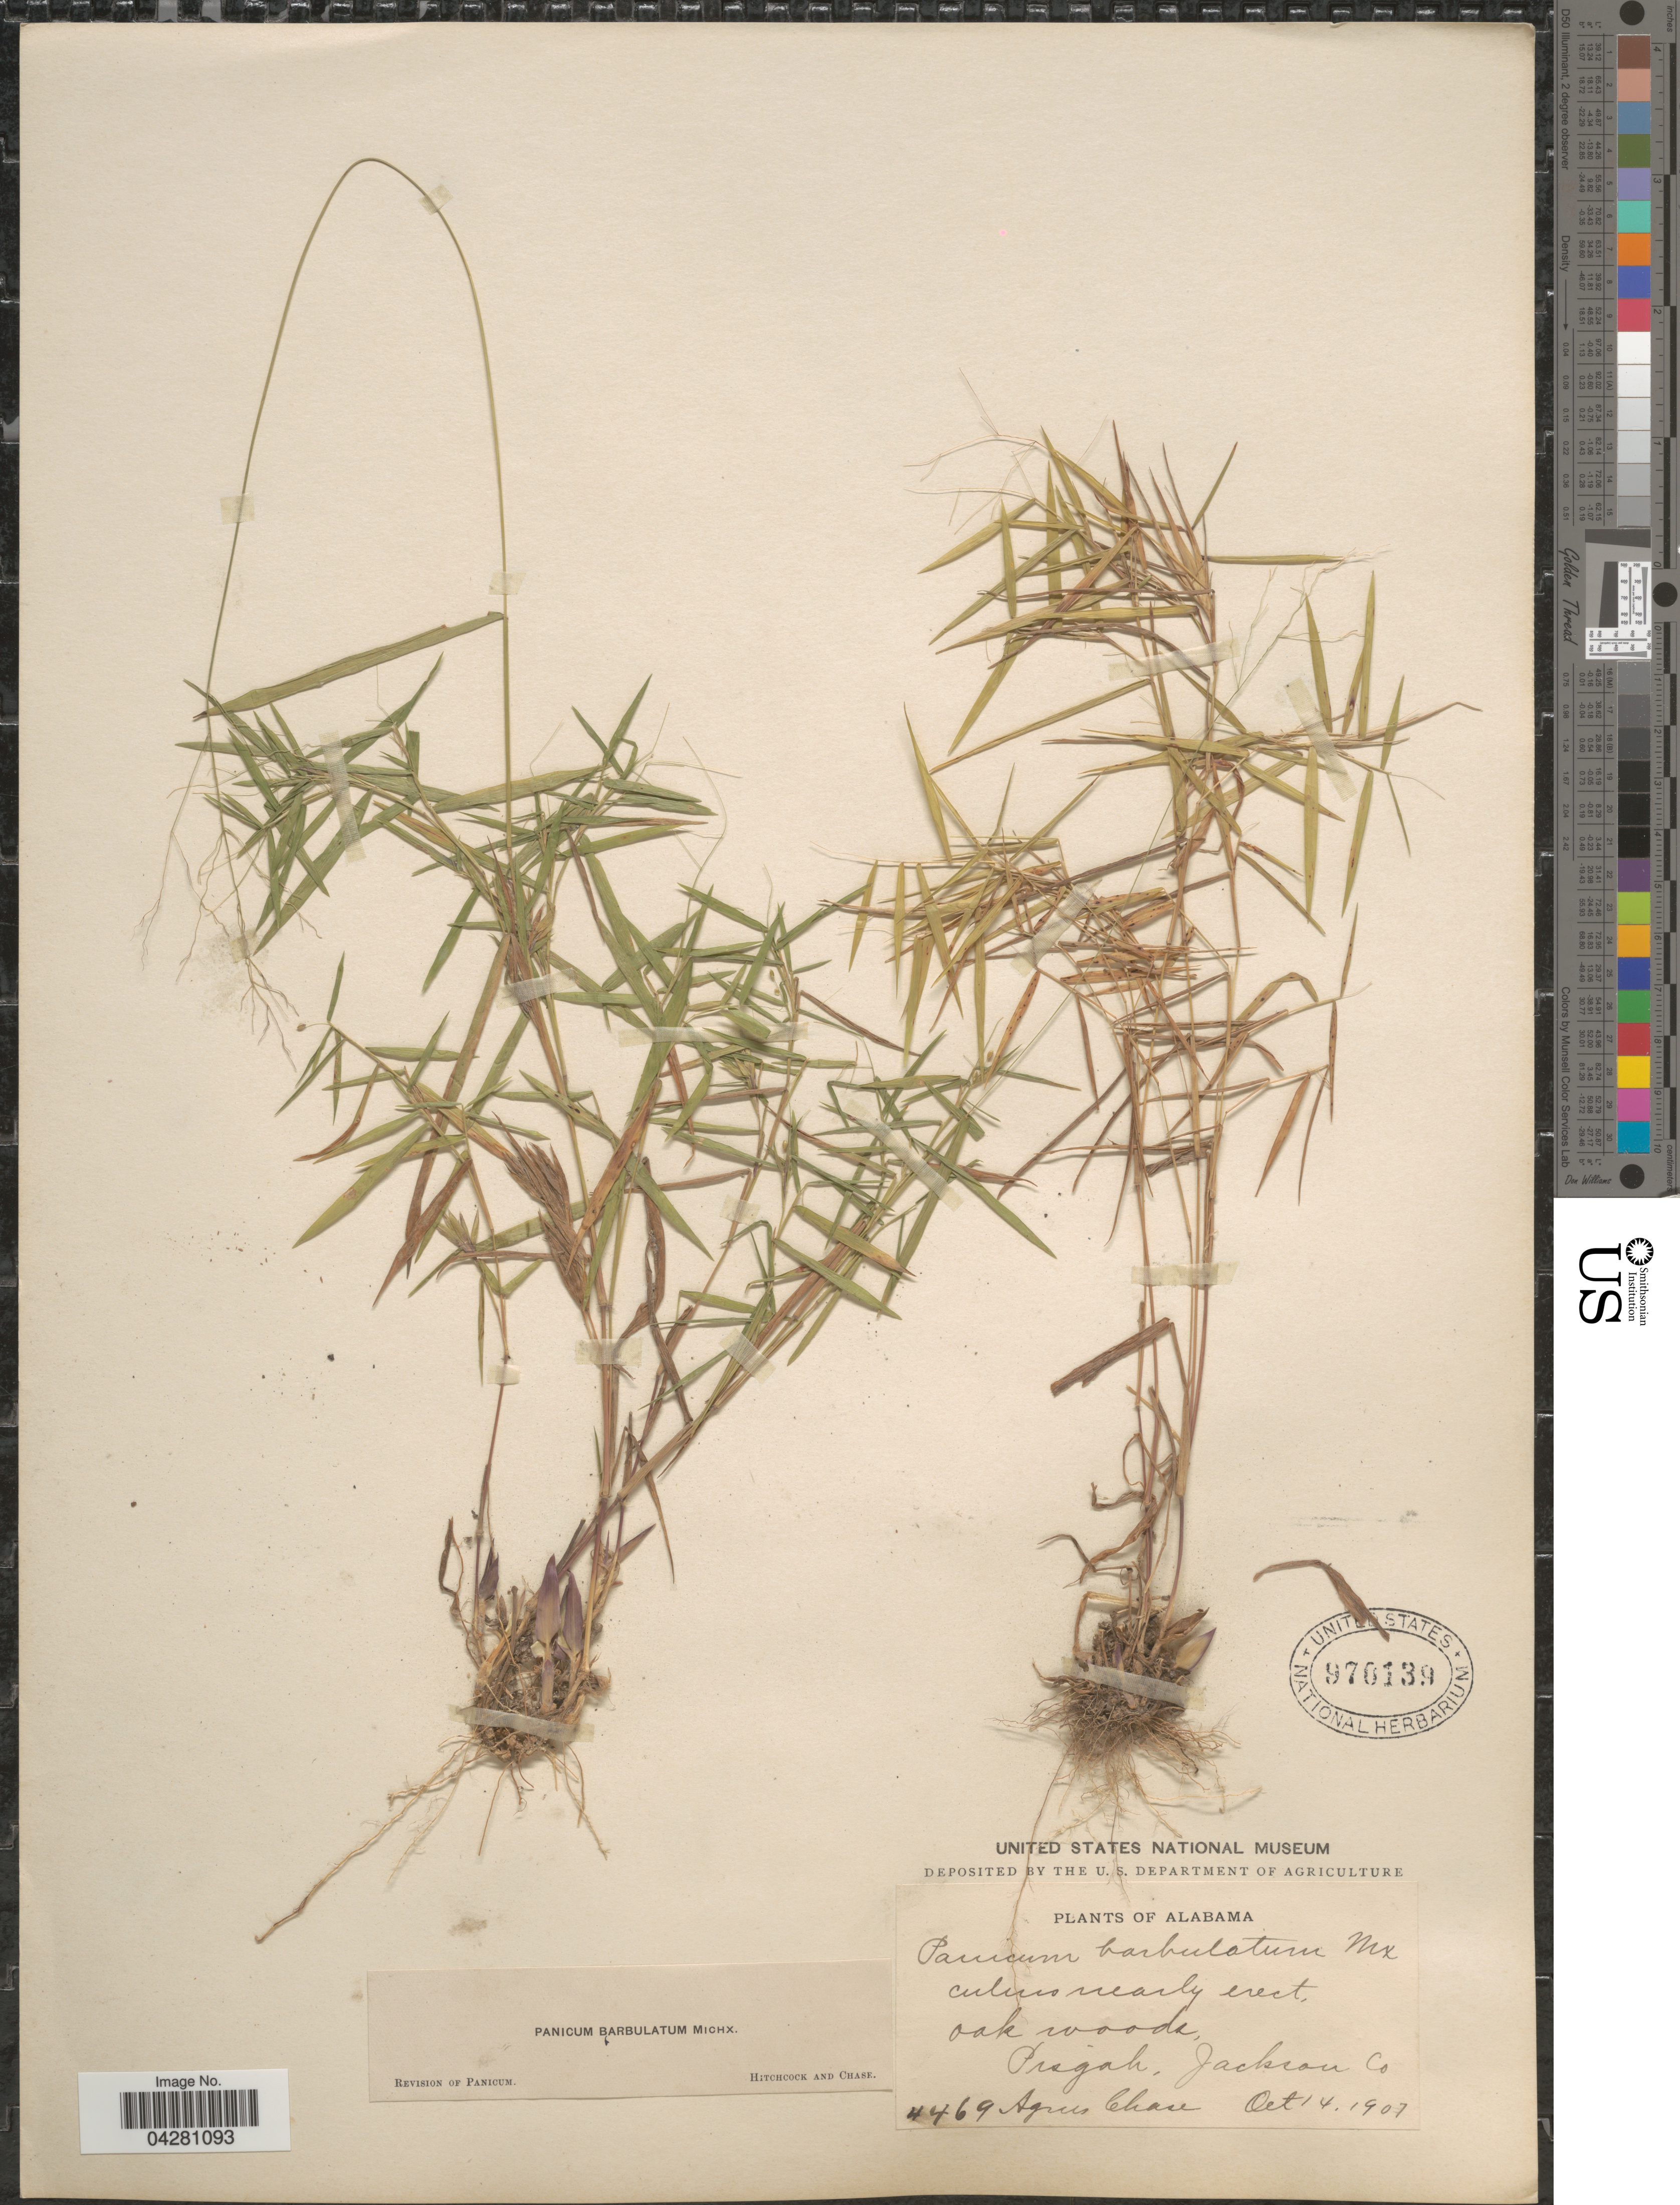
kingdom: Plantae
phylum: Tracheophyta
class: Liliopsida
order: Poales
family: Poaceae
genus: Dichanthelium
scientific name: Dichanthelium dichotomum var. dichotomum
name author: (L.) Gould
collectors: A. Chase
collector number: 4469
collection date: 1907-10-14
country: United States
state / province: Alabama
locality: Oak woods, Pisgah, Jackson Co.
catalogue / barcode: US 970139